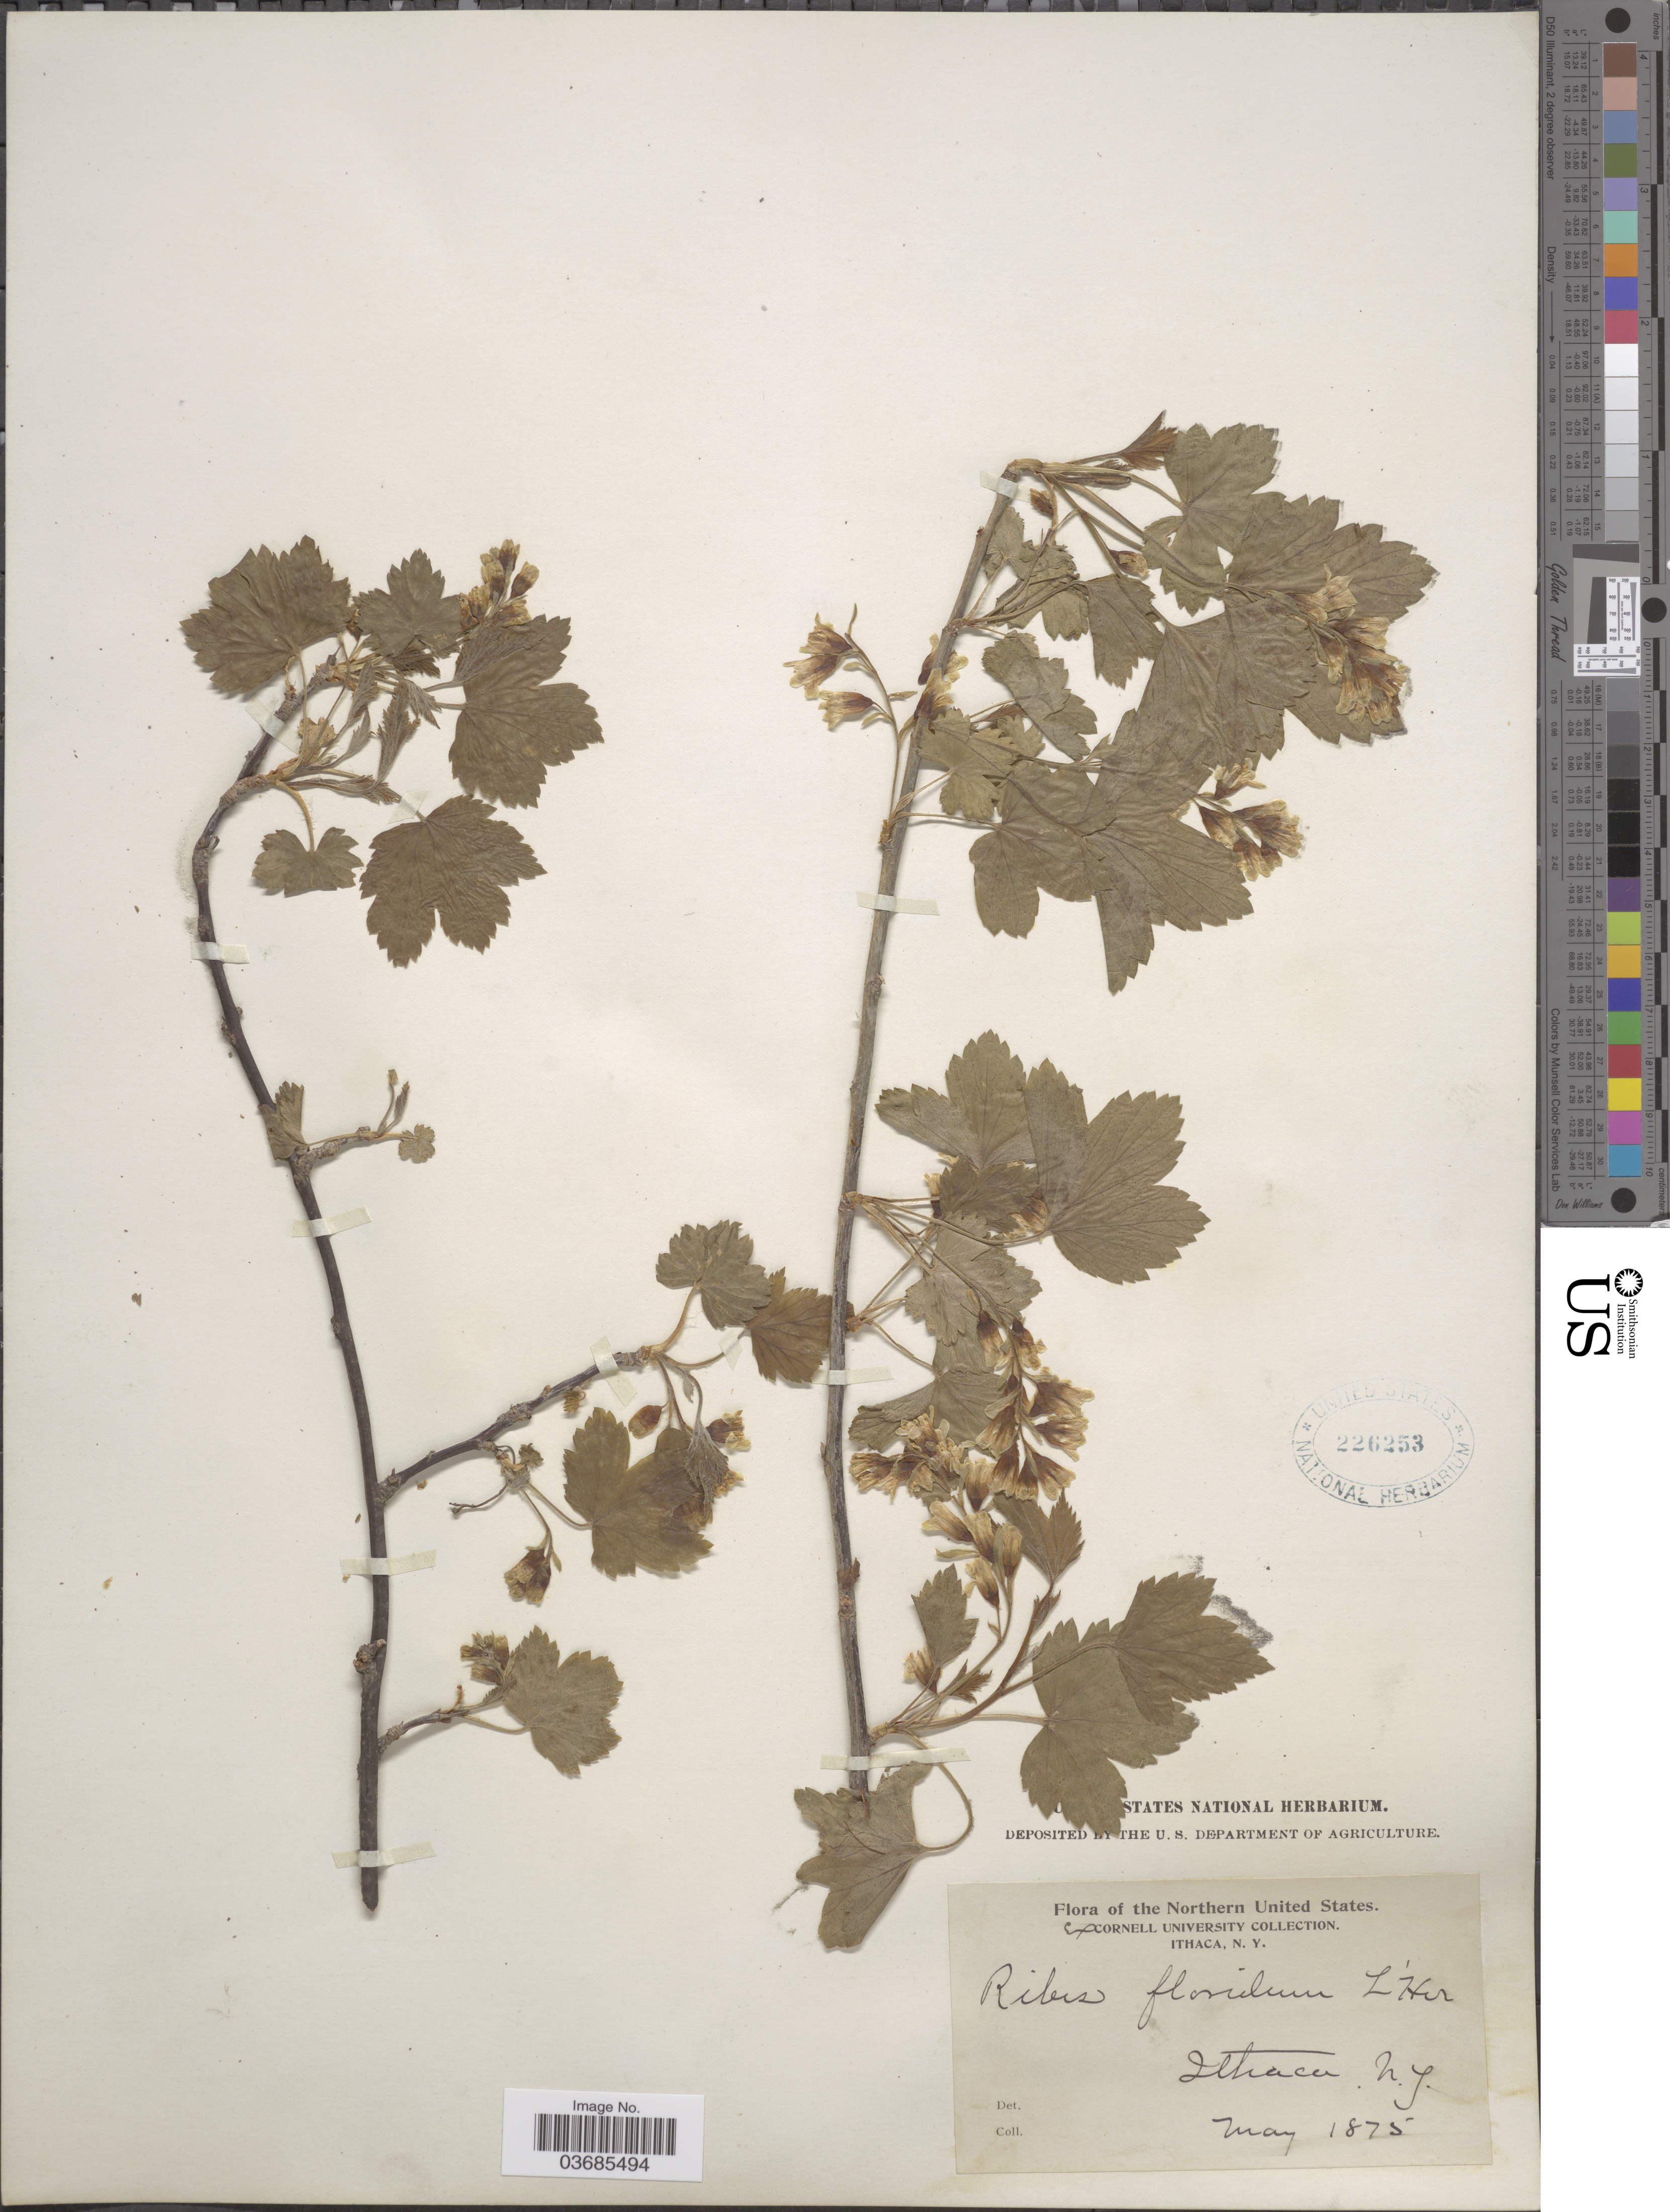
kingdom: Plantae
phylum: Tracheophyta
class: Magnoliopsida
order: Saxifragales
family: Grossulariaceae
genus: Ribes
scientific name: Ribes americanum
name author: Mill.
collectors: ex herb. Cornell University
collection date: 1875-05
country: United States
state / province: New York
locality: Northern United States. Ithaca.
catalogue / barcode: US 226253